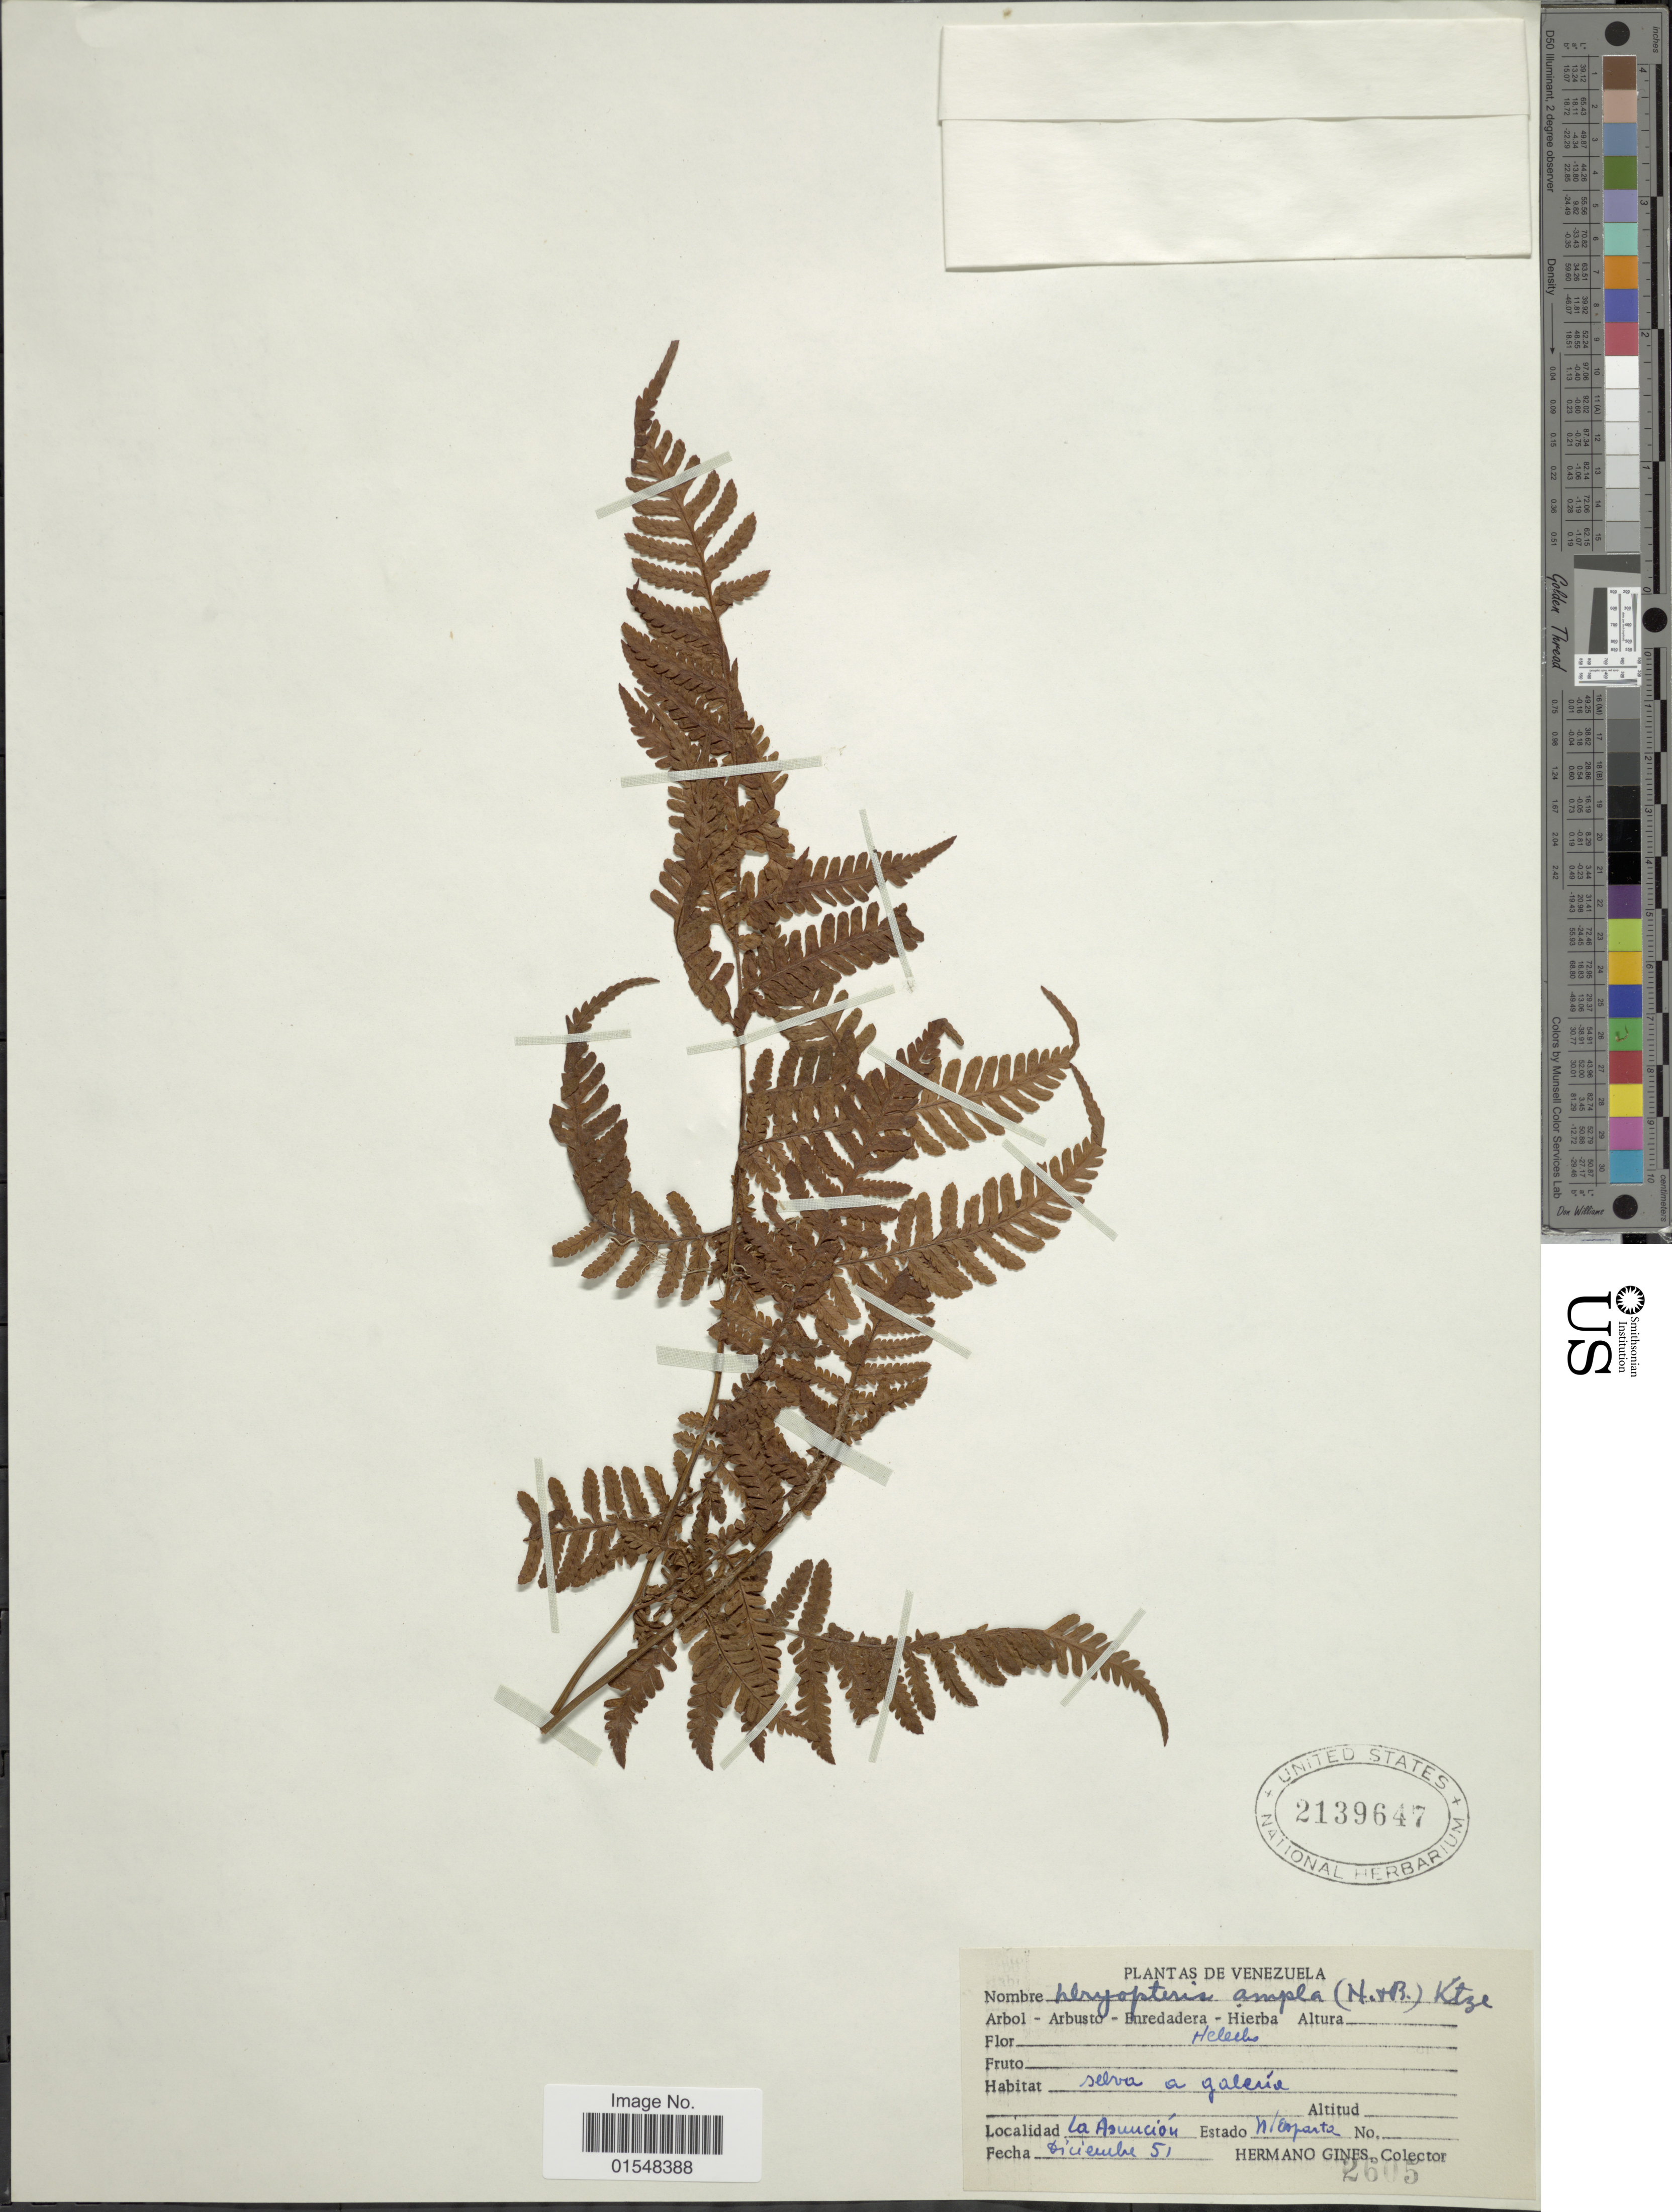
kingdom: Plantae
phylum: Tracheophyta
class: Polypodiopsida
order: Polypodiales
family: Dryopteridaceae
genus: Ctenitis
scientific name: Ctenitis sloanei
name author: (Poepp. ex Spreng.) C.V. Morton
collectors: Bro. Gines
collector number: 2605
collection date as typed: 51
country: Venezuela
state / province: Nueva Esparta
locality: La Asunción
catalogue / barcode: US 2139647